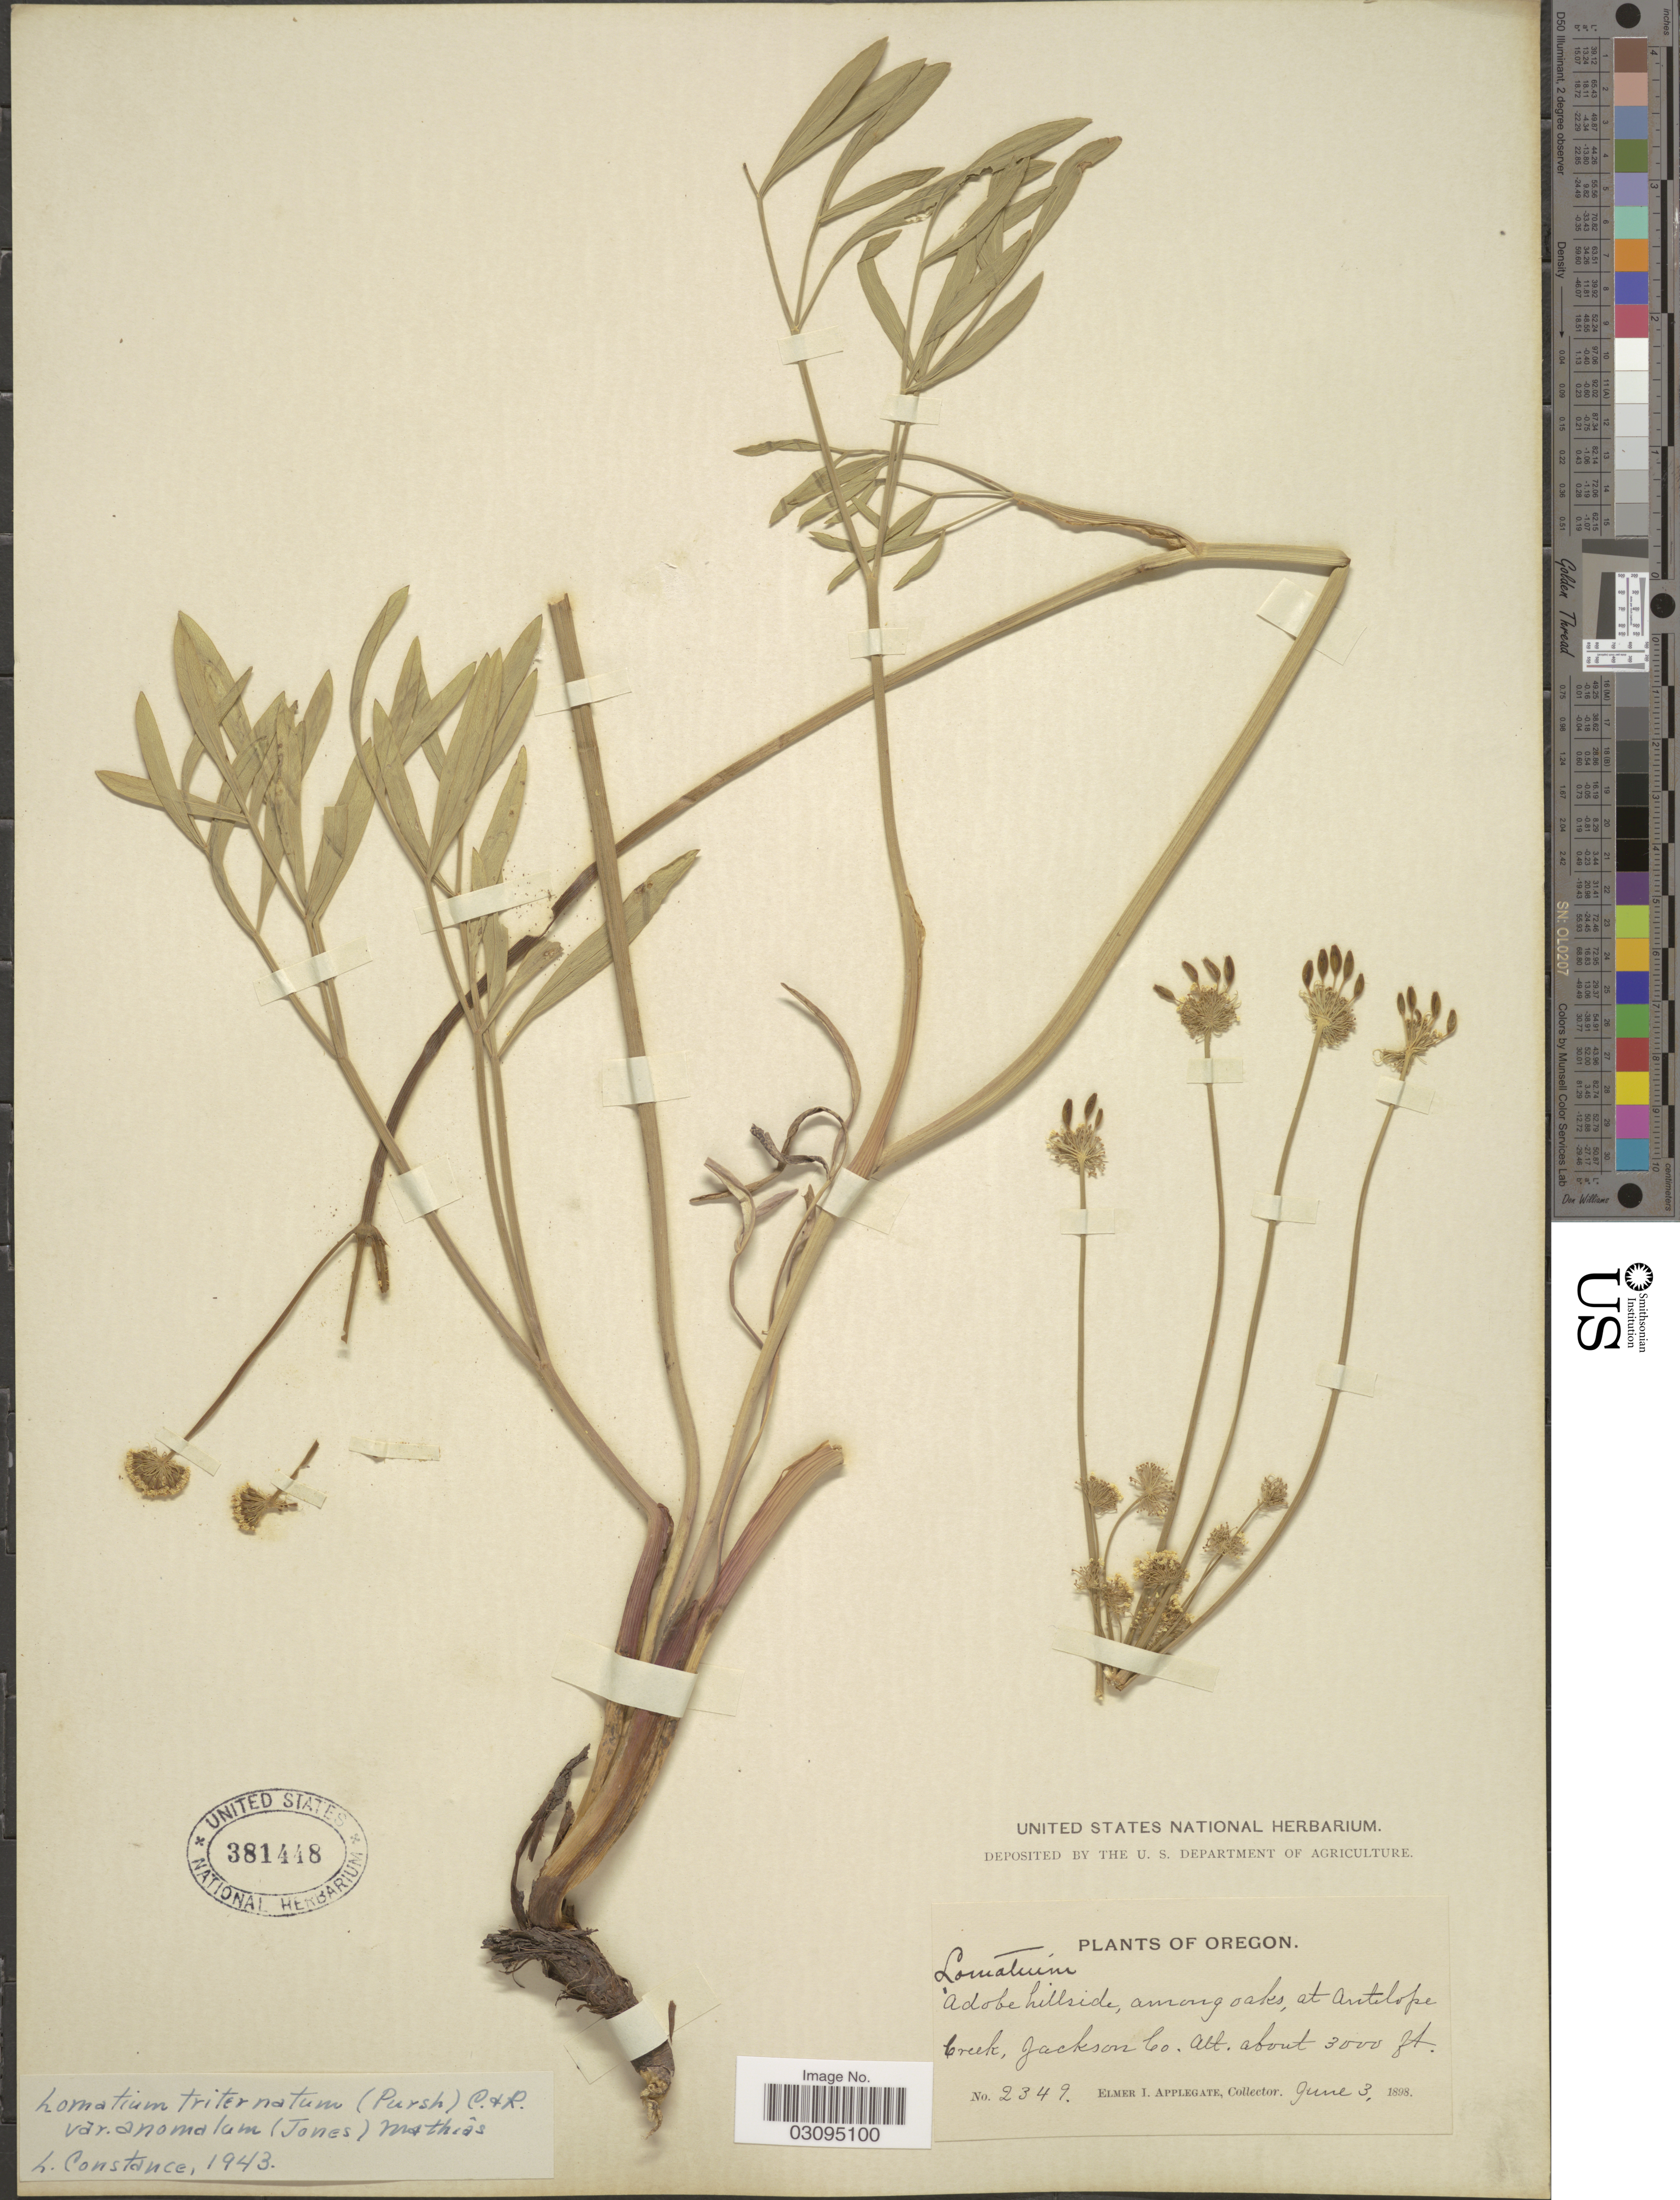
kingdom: Plantae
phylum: Tracheophyta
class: Magnoliopsida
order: Apiales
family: Apiaceae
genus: Lomatium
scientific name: Lomatium triternatum var. anomalum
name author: (M.E. Jones ex J.M. Coult. & Rose) Mathias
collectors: E. I. Applegate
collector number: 2349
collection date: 1898-06-03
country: United States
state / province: Oregon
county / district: Jackson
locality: Creek, Jackson Co.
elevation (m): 914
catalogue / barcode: US 381448